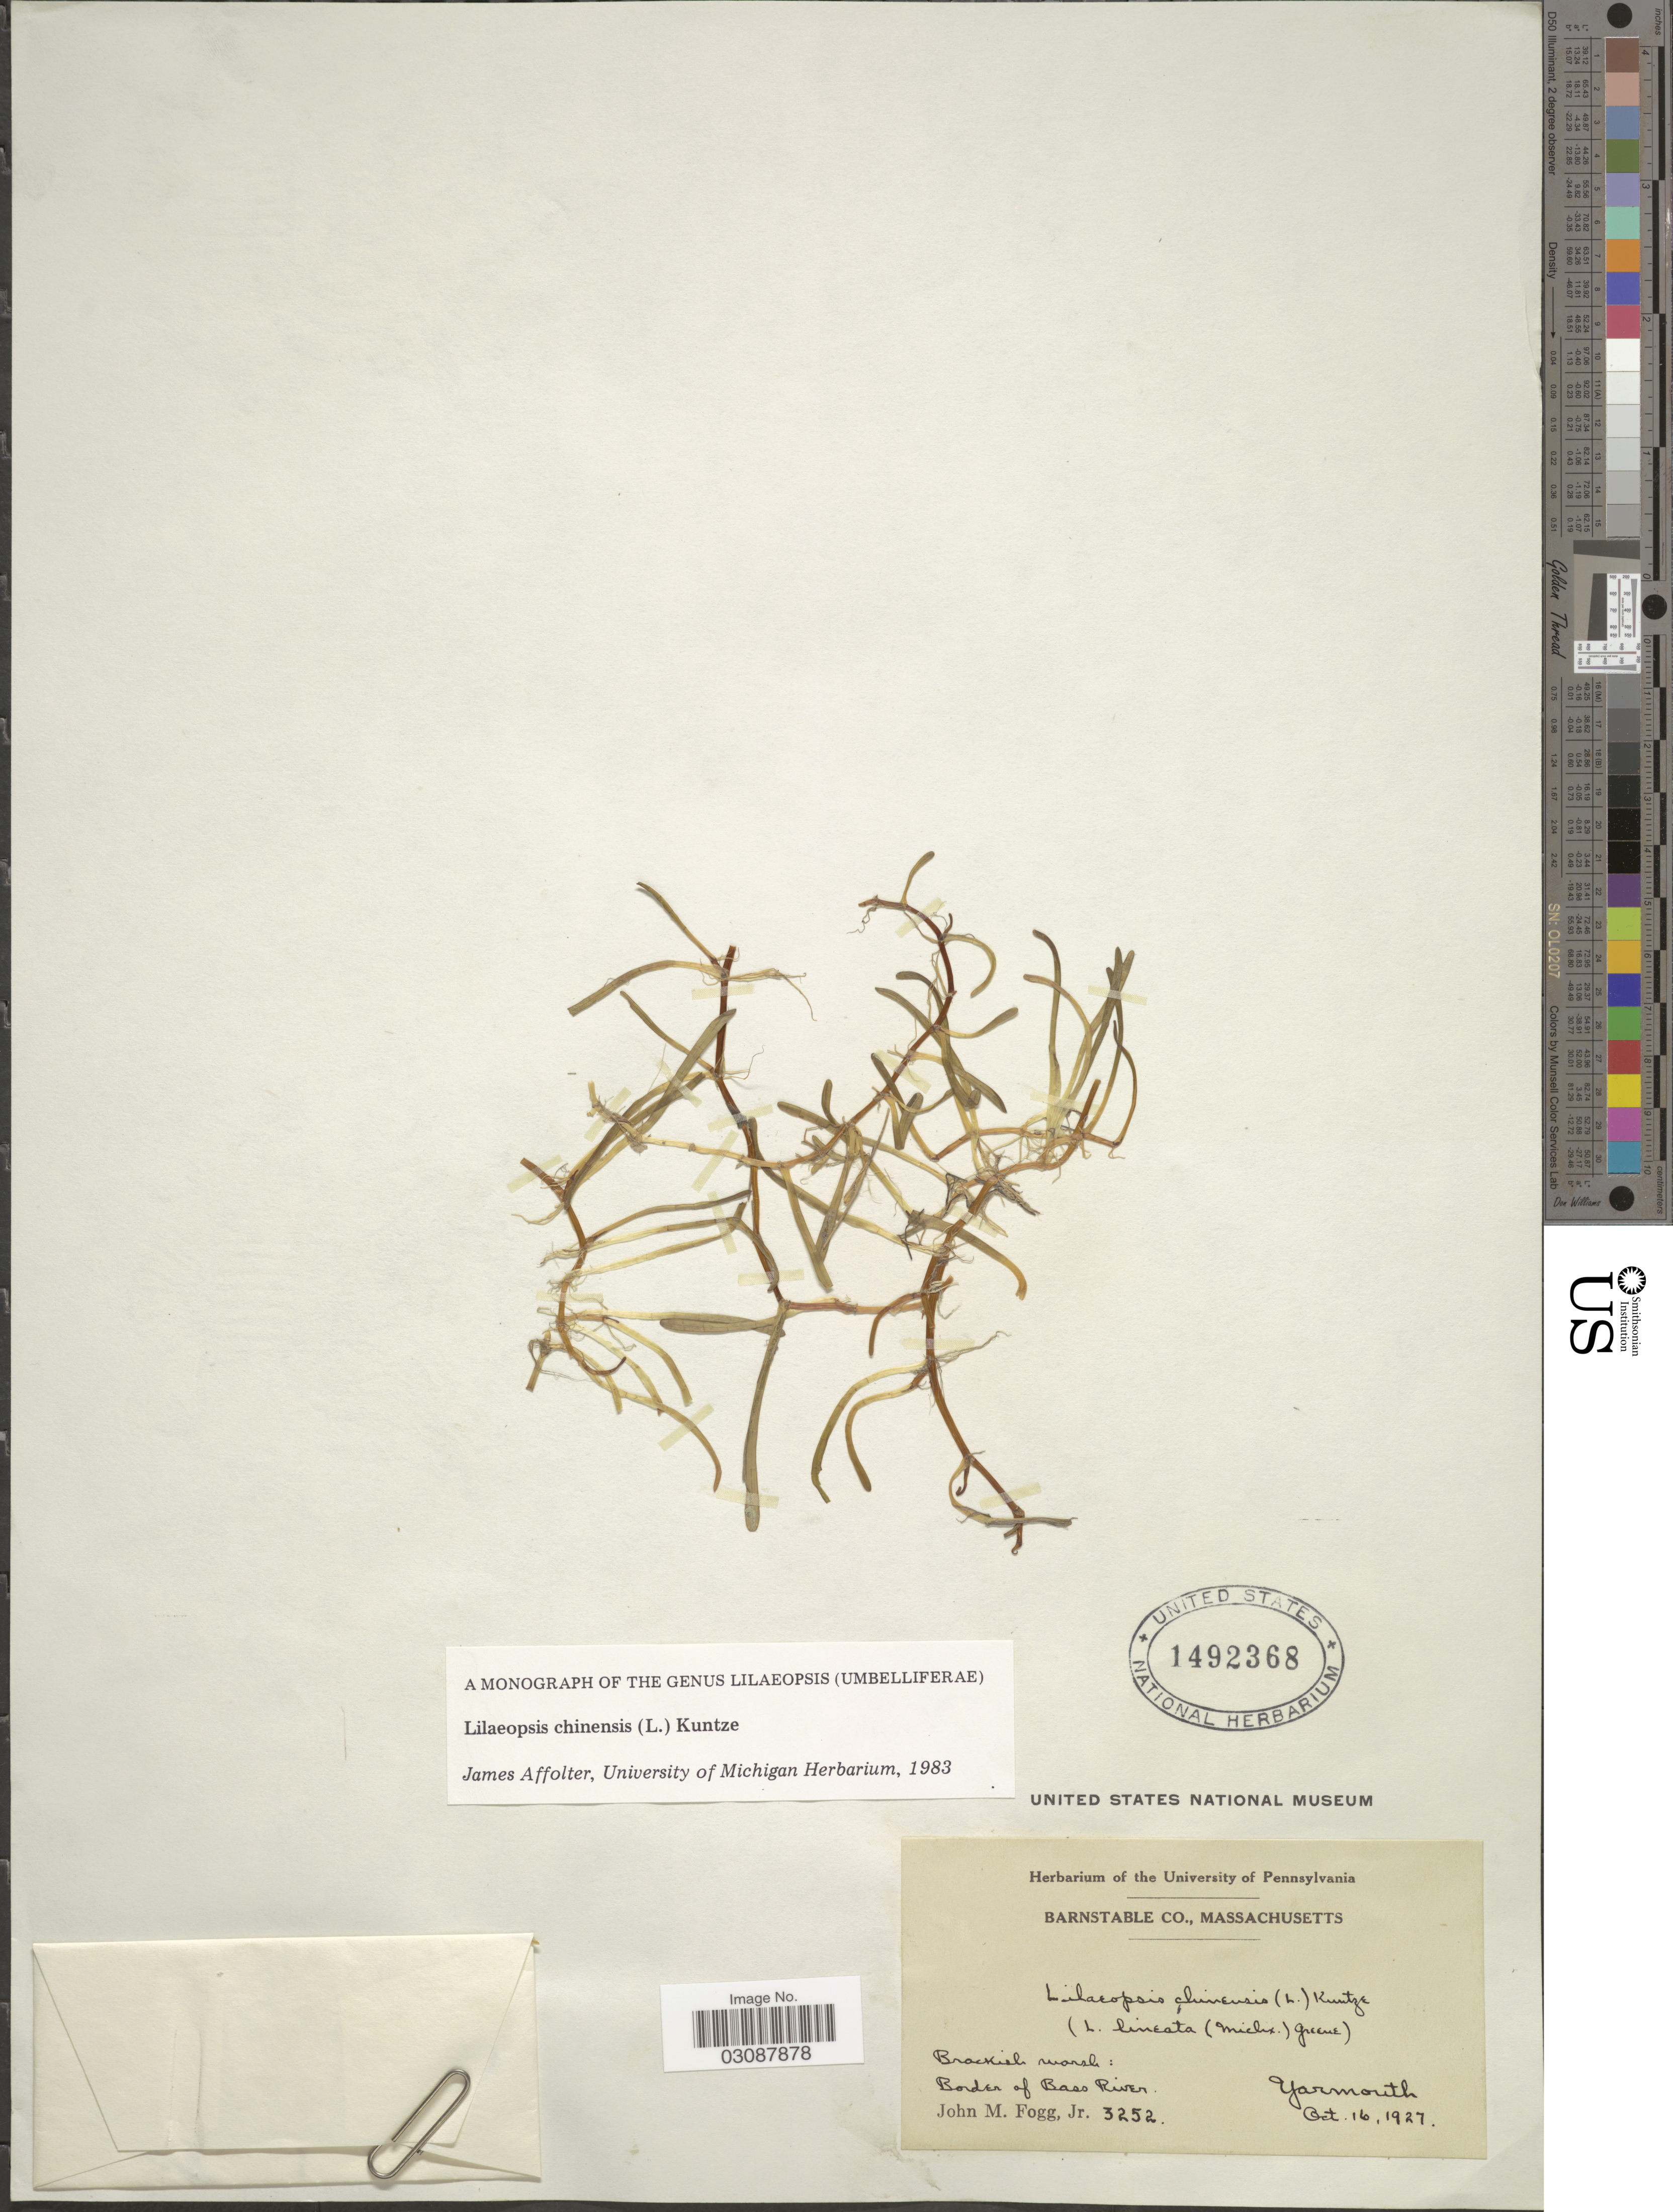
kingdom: Plantae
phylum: Tracheophyta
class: Magnoliopsida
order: Apiales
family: Apiaceae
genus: Lilaeopsis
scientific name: Lilaeopsis chinensis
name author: (L.) Kuntze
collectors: J. Fogg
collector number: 3252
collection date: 1927-10-16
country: United States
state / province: Massachusetts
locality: Barnstable Co. Border of Bass River. Yarmouth.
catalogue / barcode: US 1492368